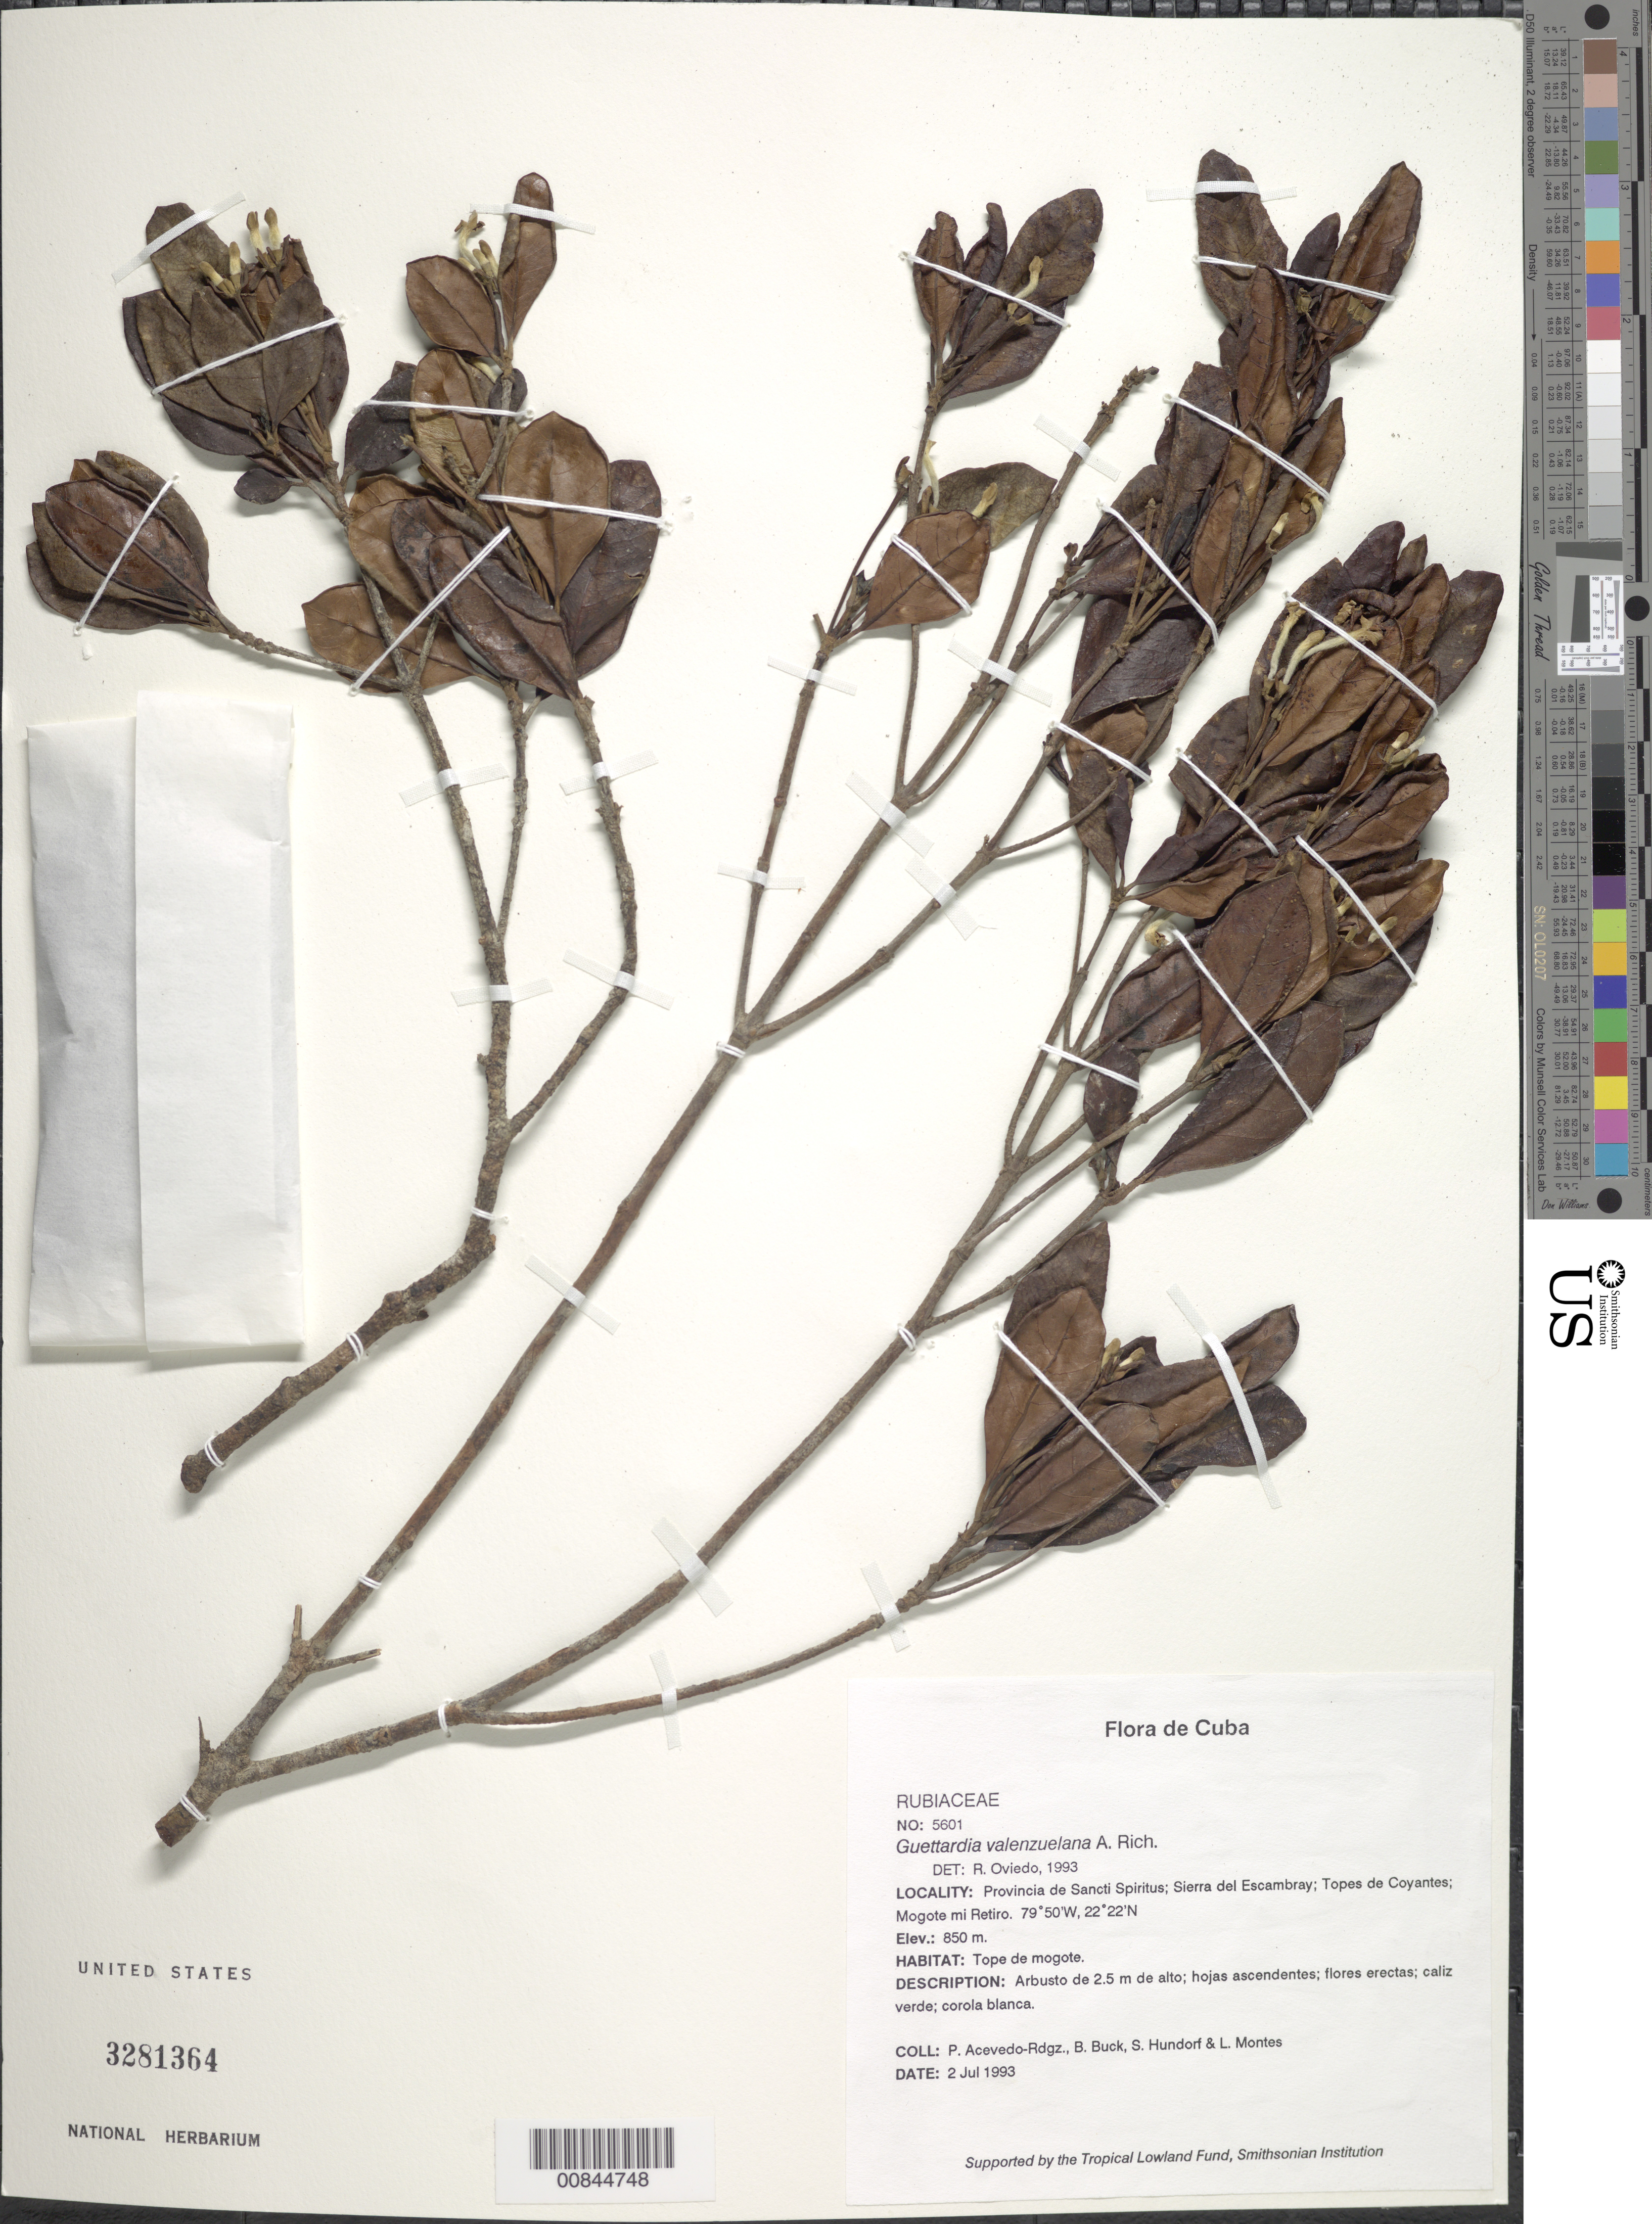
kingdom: Plantae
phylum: Tracheophyta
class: Magnoliopsida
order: Gentianales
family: Rubiaceae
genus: Guettarda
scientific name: Guettarda valenzuelana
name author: A. Rich.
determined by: Oviedo, R., (US), NMNH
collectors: P. Acevedo-Rodr., B. Buck, S. Hundorf & L. Montes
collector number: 5601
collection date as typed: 02 Jul 1993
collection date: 1993-07-02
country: Cuba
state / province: Sancti Spiritus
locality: Sierra del Escambray; Topes de Coyantes; Mogote mi Retiro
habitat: Tope de mogote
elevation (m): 850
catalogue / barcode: US 3281364